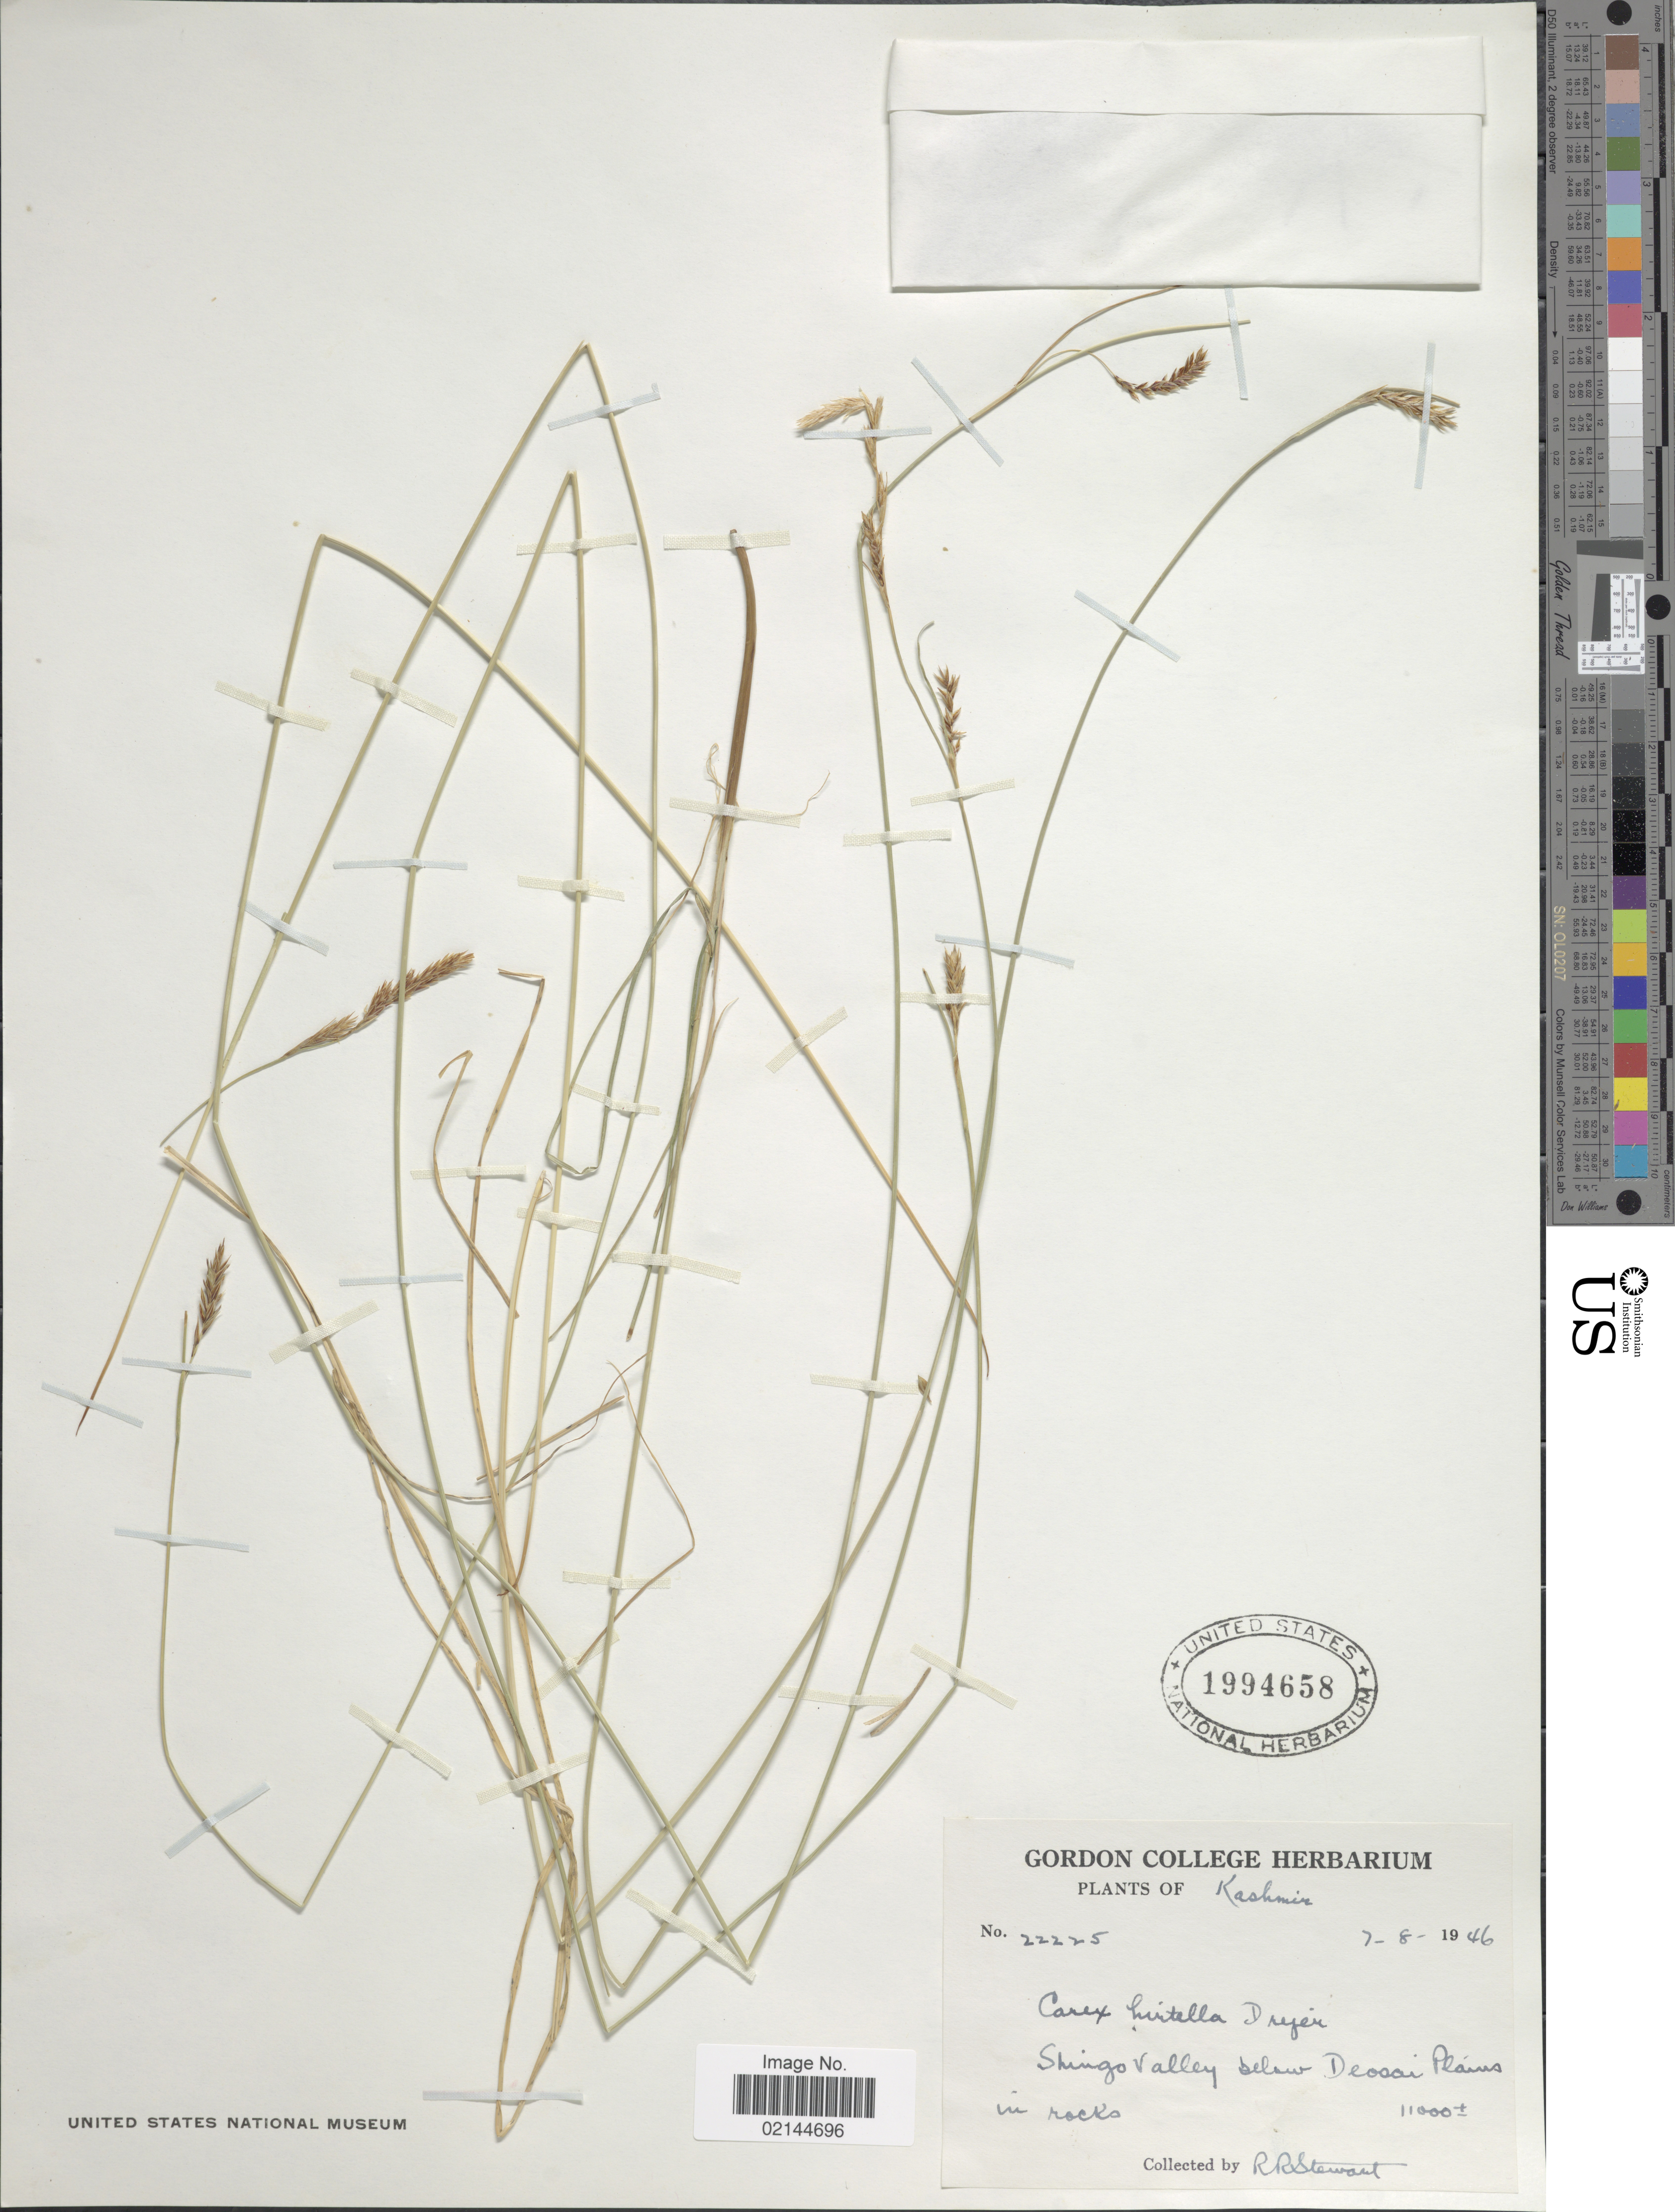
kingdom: Plantae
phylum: Tracheophyta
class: Liliopsida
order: Poales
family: Cyperaceae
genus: Carex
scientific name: Carex plectobasis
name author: V.I. Krecz.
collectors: R. R. Stewart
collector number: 22225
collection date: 1946-08-07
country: India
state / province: Jammu and Kashmir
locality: Kashmir. Shingo Valley below Deosai Plains, in rocks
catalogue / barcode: US 1994658